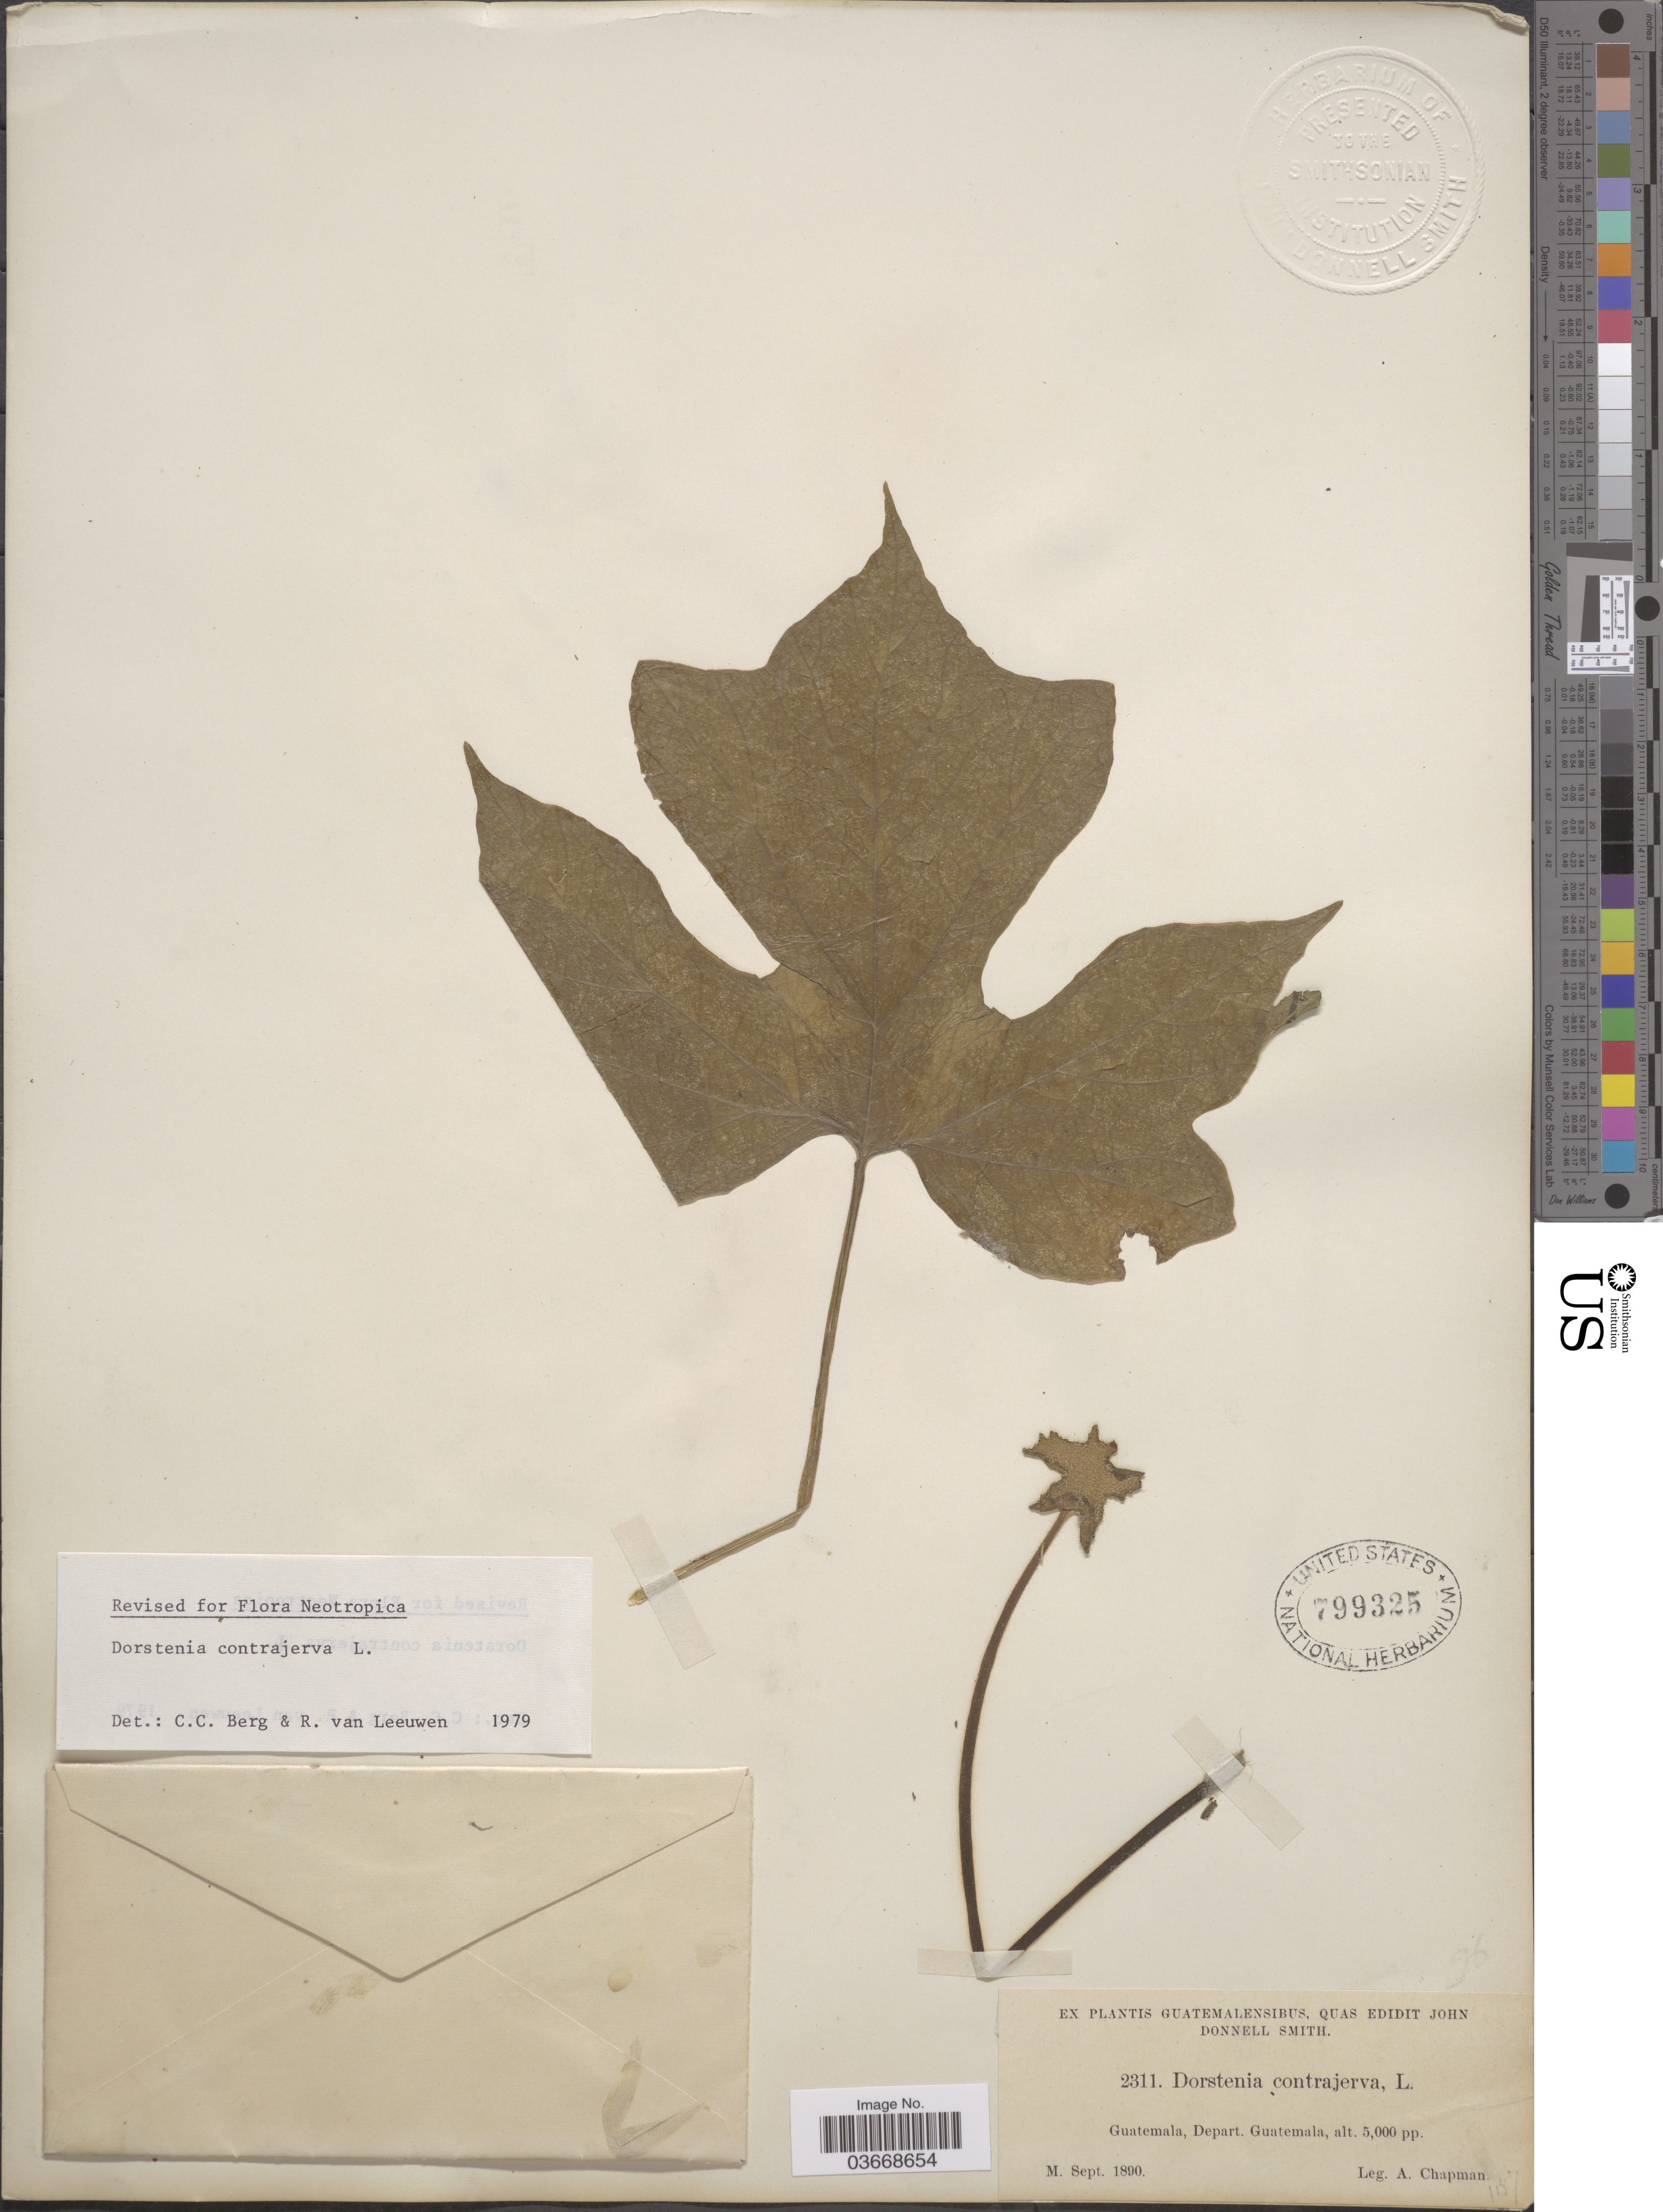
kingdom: Plantae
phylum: Tracheophyta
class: Magnoliopsida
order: Rosales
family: Moraceae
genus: Dorstenia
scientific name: Dorstenia contrajerva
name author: L.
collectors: A. Chapman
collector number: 2311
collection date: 1890-09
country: Guatemala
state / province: Guatemala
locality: Depart. Guatemala.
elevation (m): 1524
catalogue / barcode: US 799325